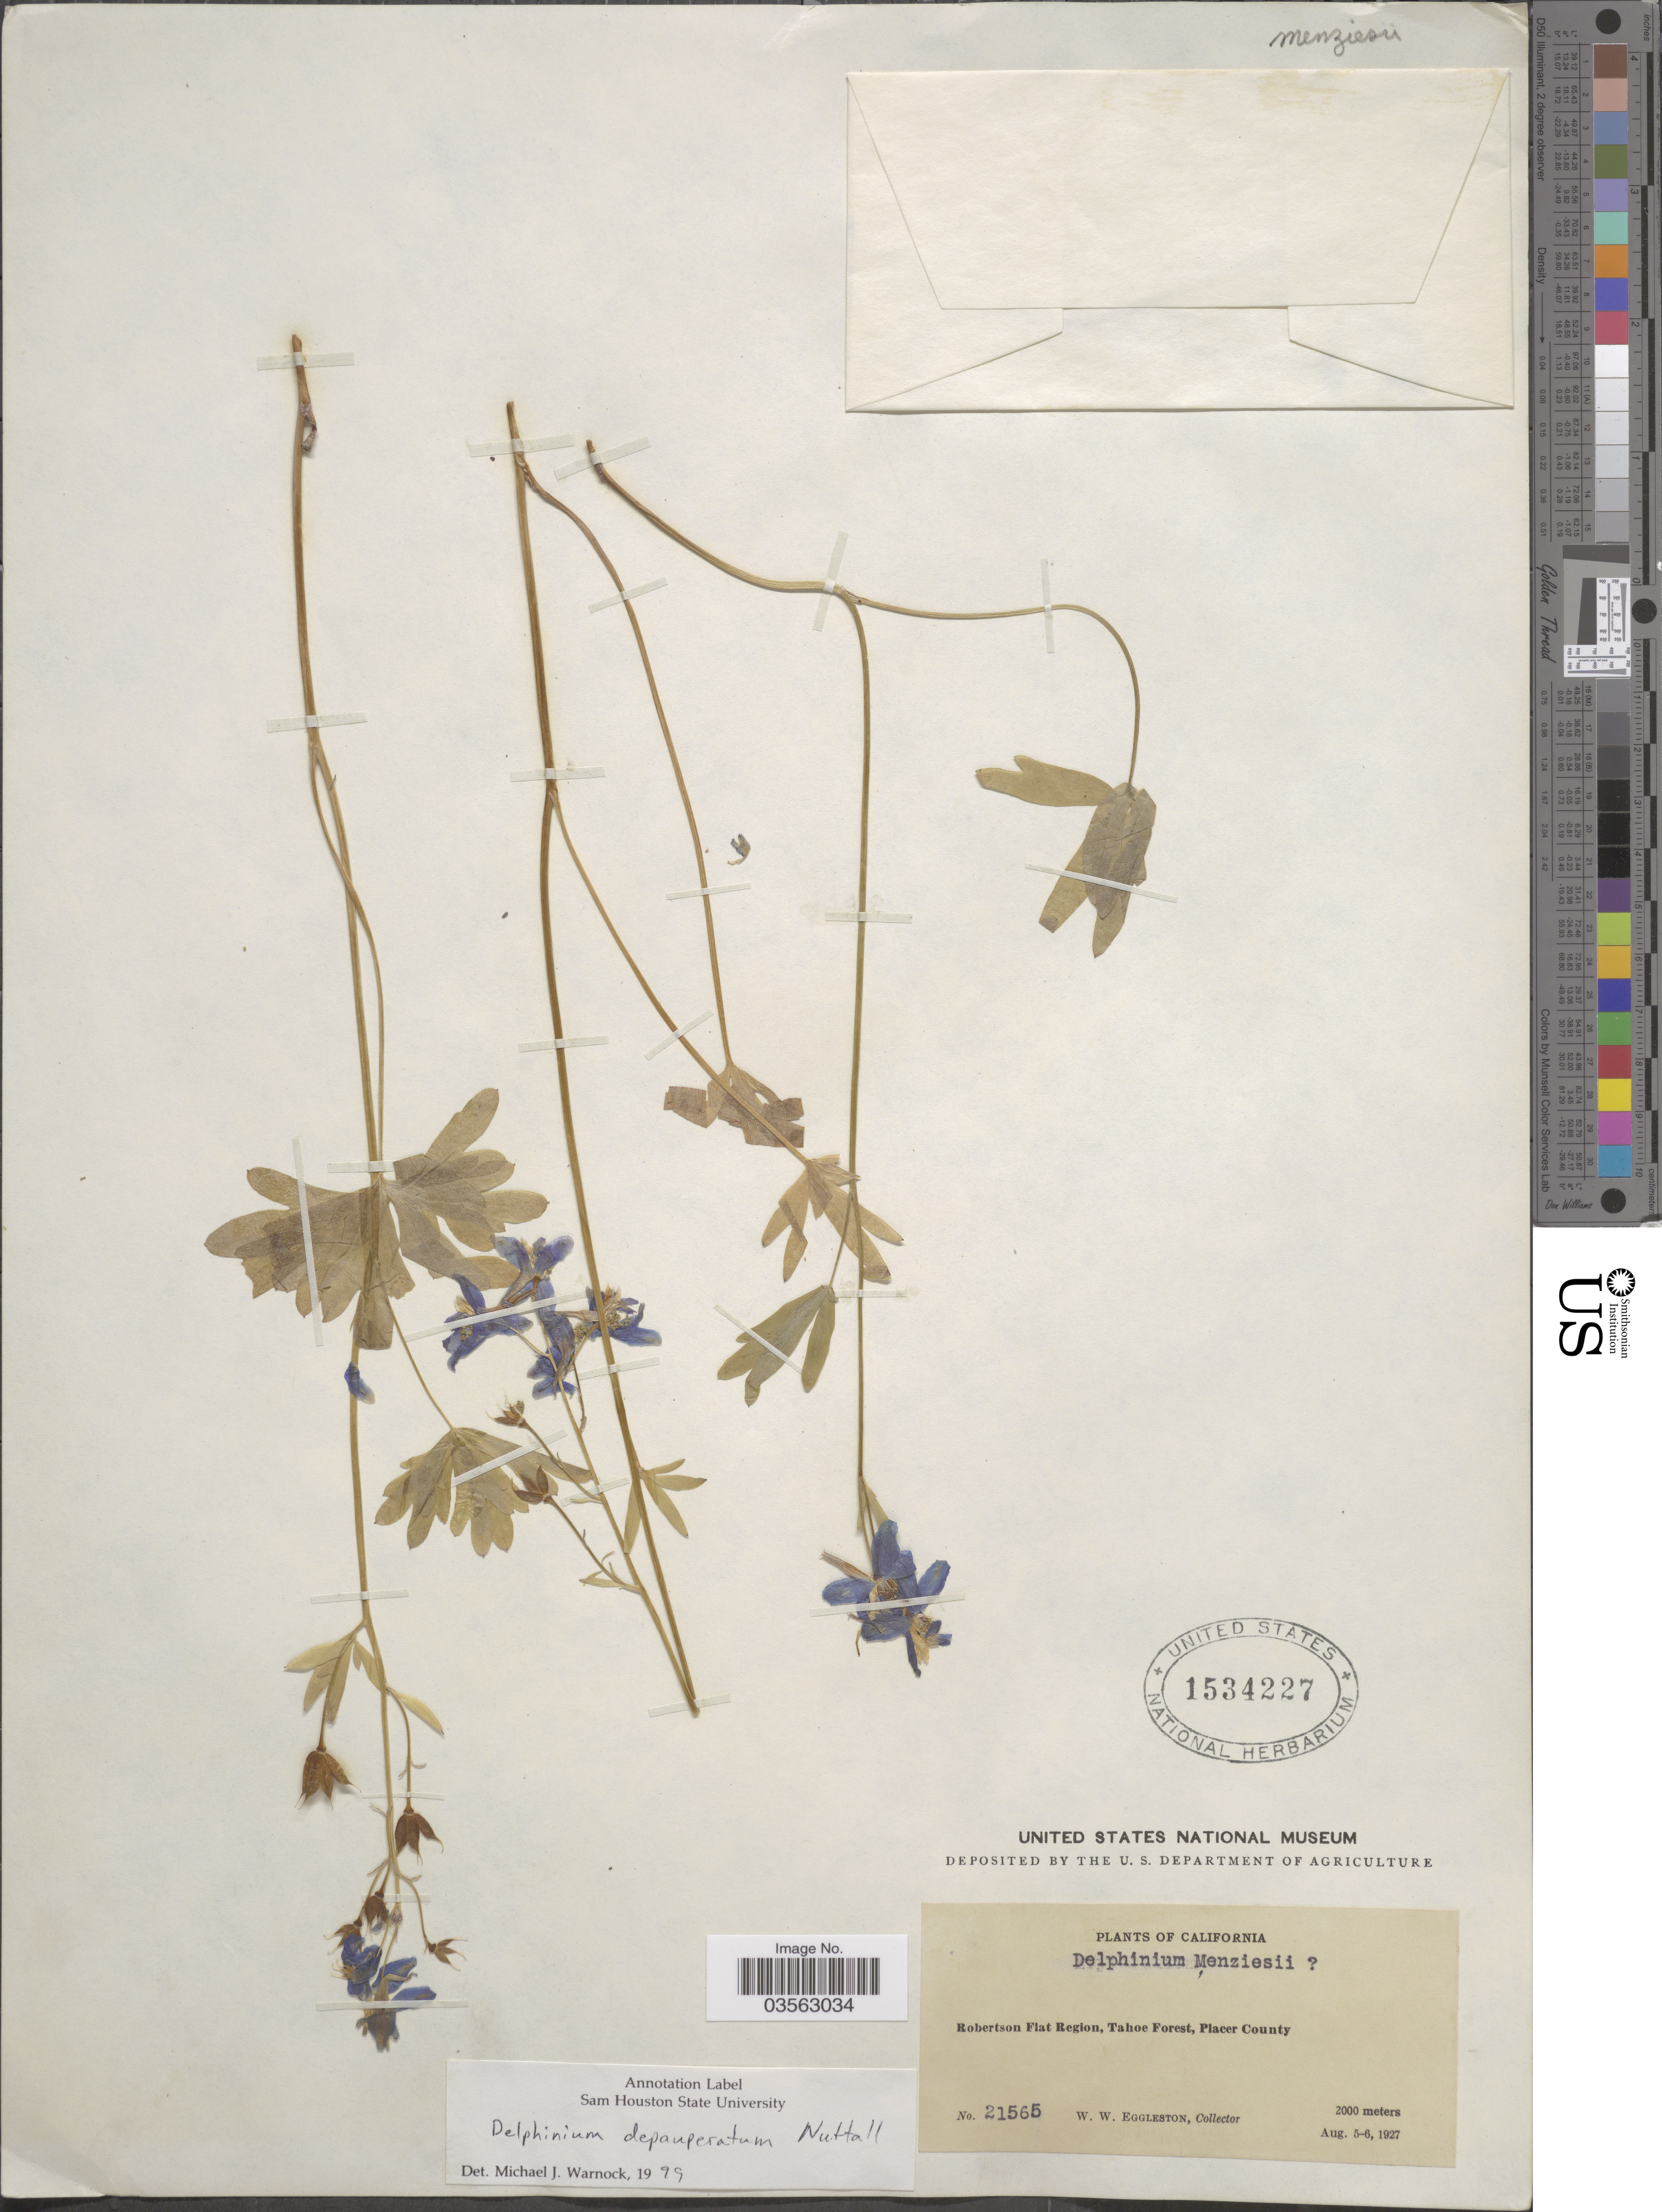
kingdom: Plantae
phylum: Tracheophyta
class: Magnoliopsida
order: Ranunculales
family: Ranunculaceae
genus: Delphinium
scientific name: Delphinium depauperatum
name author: Nutt.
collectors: W. W. Eggleston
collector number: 21565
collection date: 1927-08-05/1927-08-06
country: United States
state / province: California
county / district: Placer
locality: Robertson Flat Region, Tahoe Forest, Placer County.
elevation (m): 2000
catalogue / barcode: US 1534227